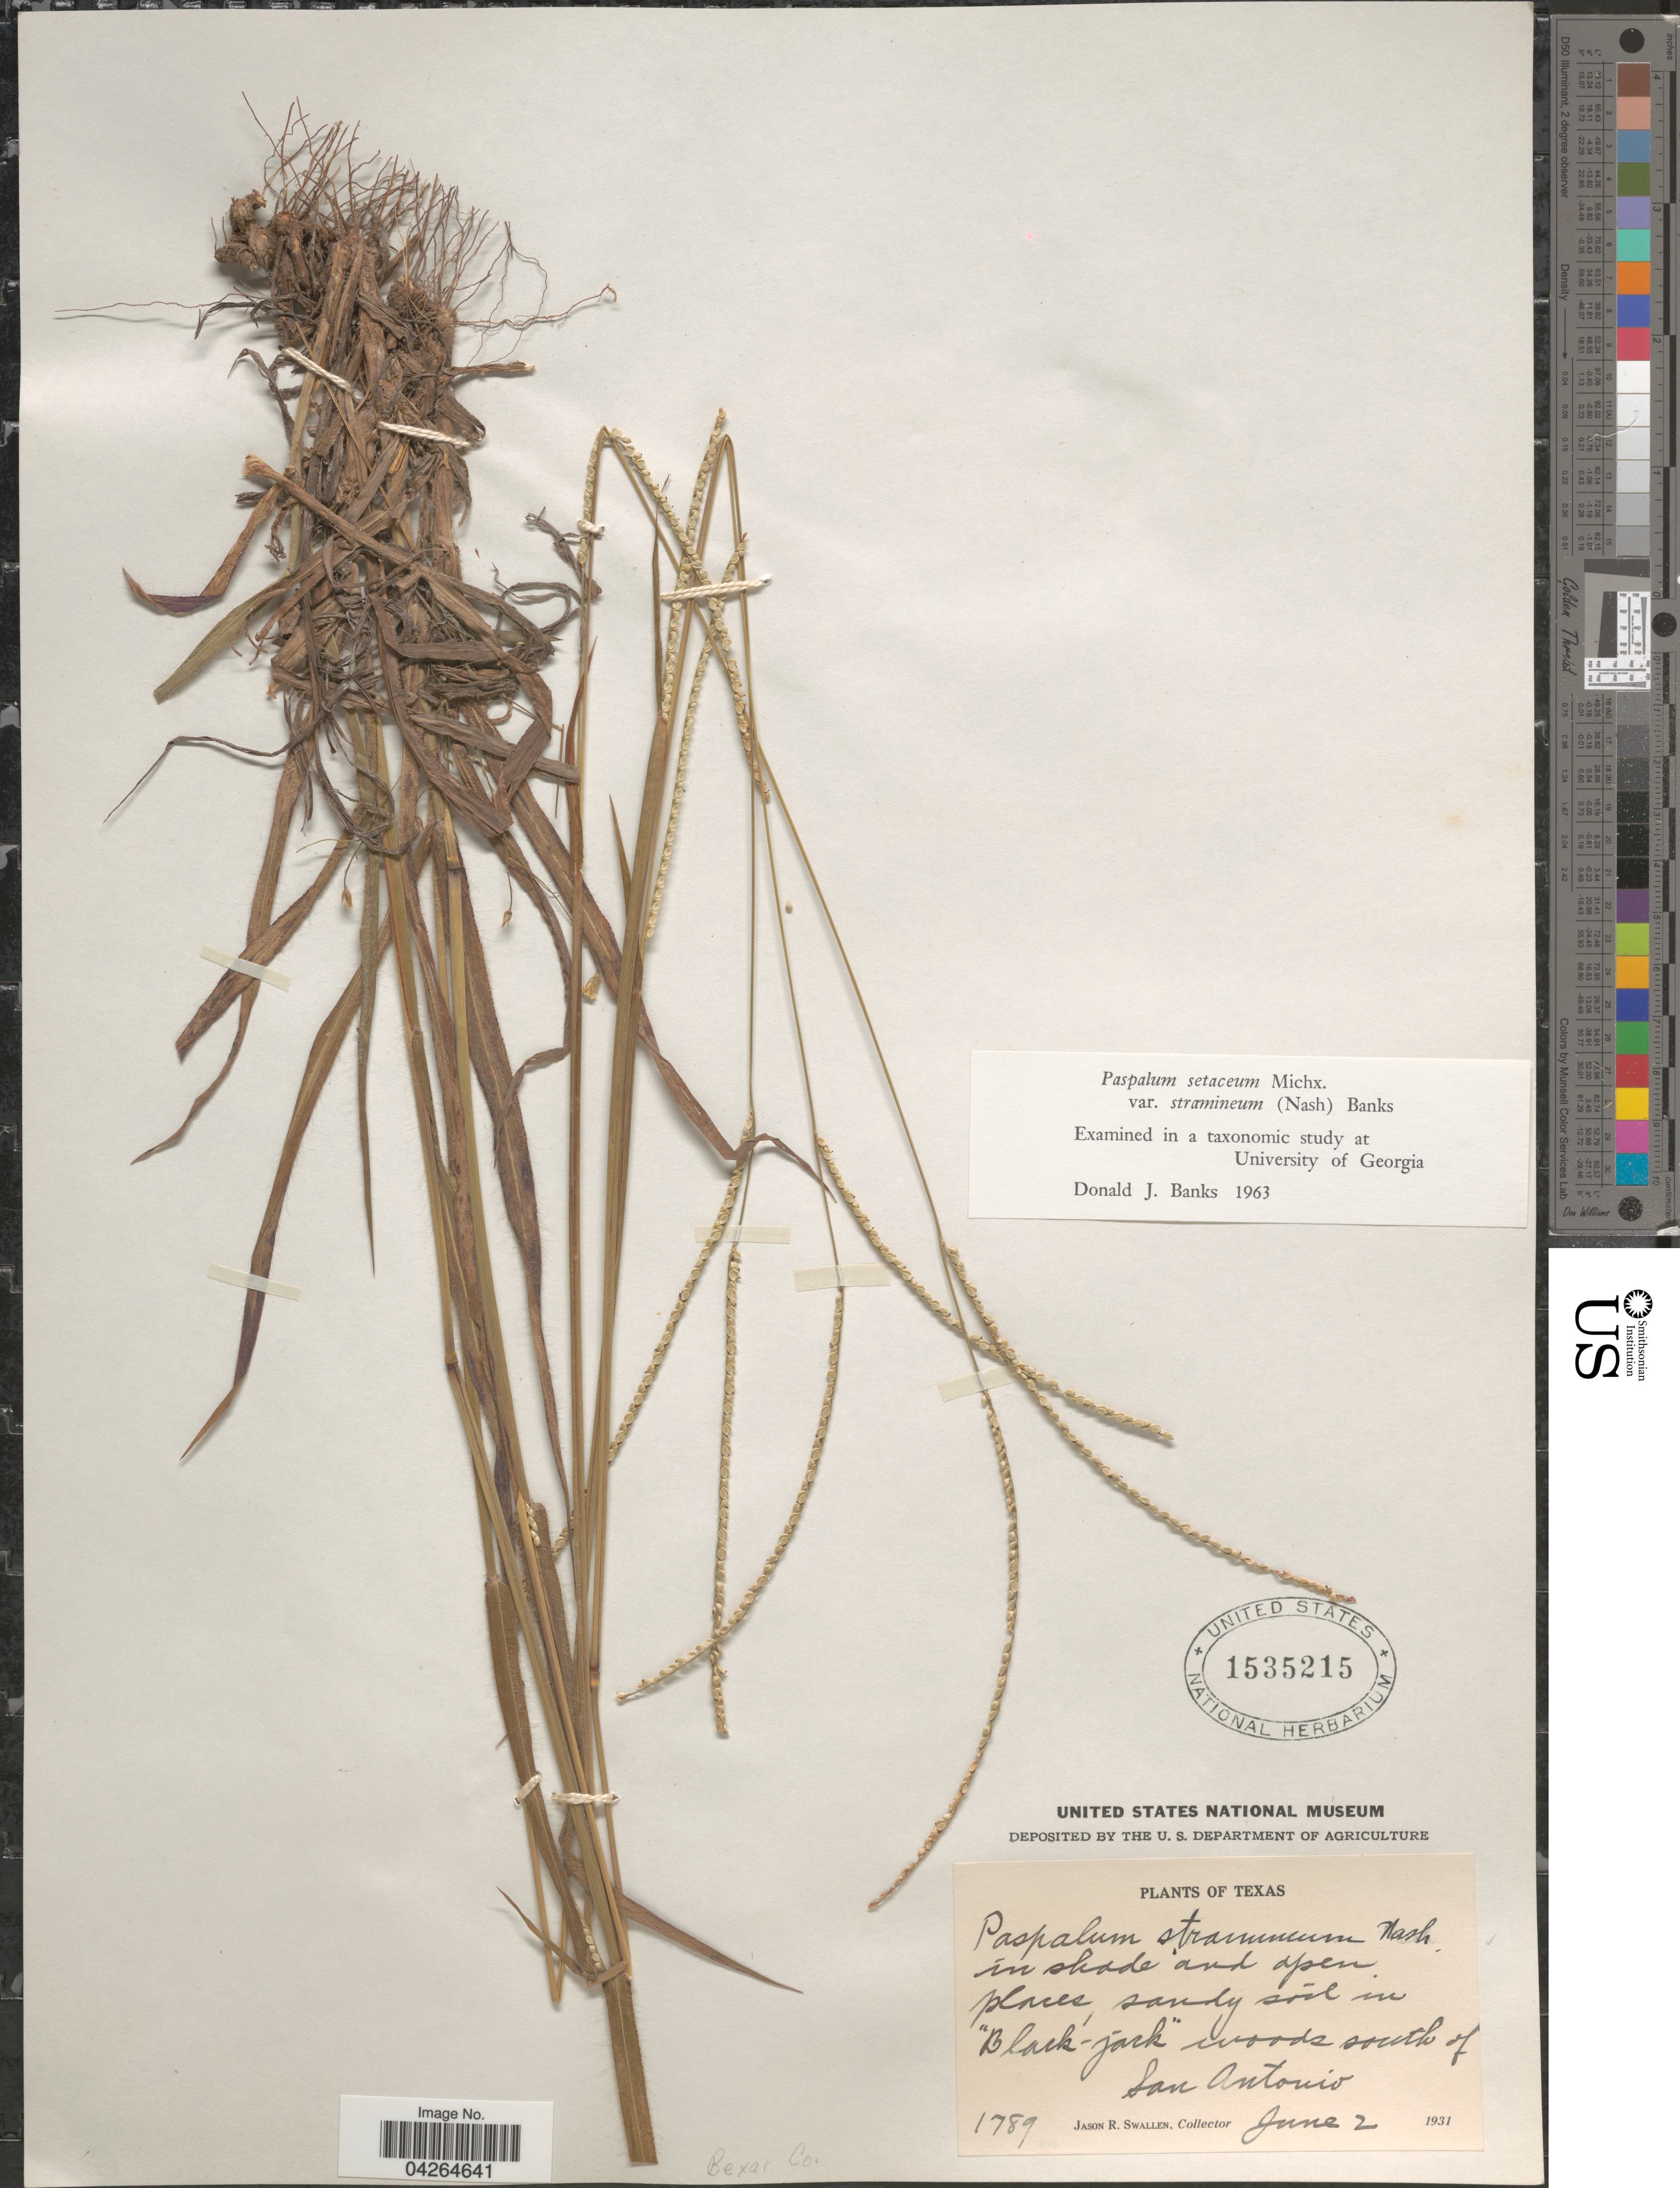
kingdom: Plantae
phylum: Tracheophyta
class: Liliopsida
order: Poales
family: Poaceae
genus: Paspalum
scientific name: Paspalum setaceum var. stramineum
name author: (Nash) D.J. Banks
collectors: J. R. Swallen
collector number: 1789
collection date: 1931-06-02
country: United States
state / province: Texas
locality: South of San Antonio. Bexar Co.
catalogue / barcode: US 1535215